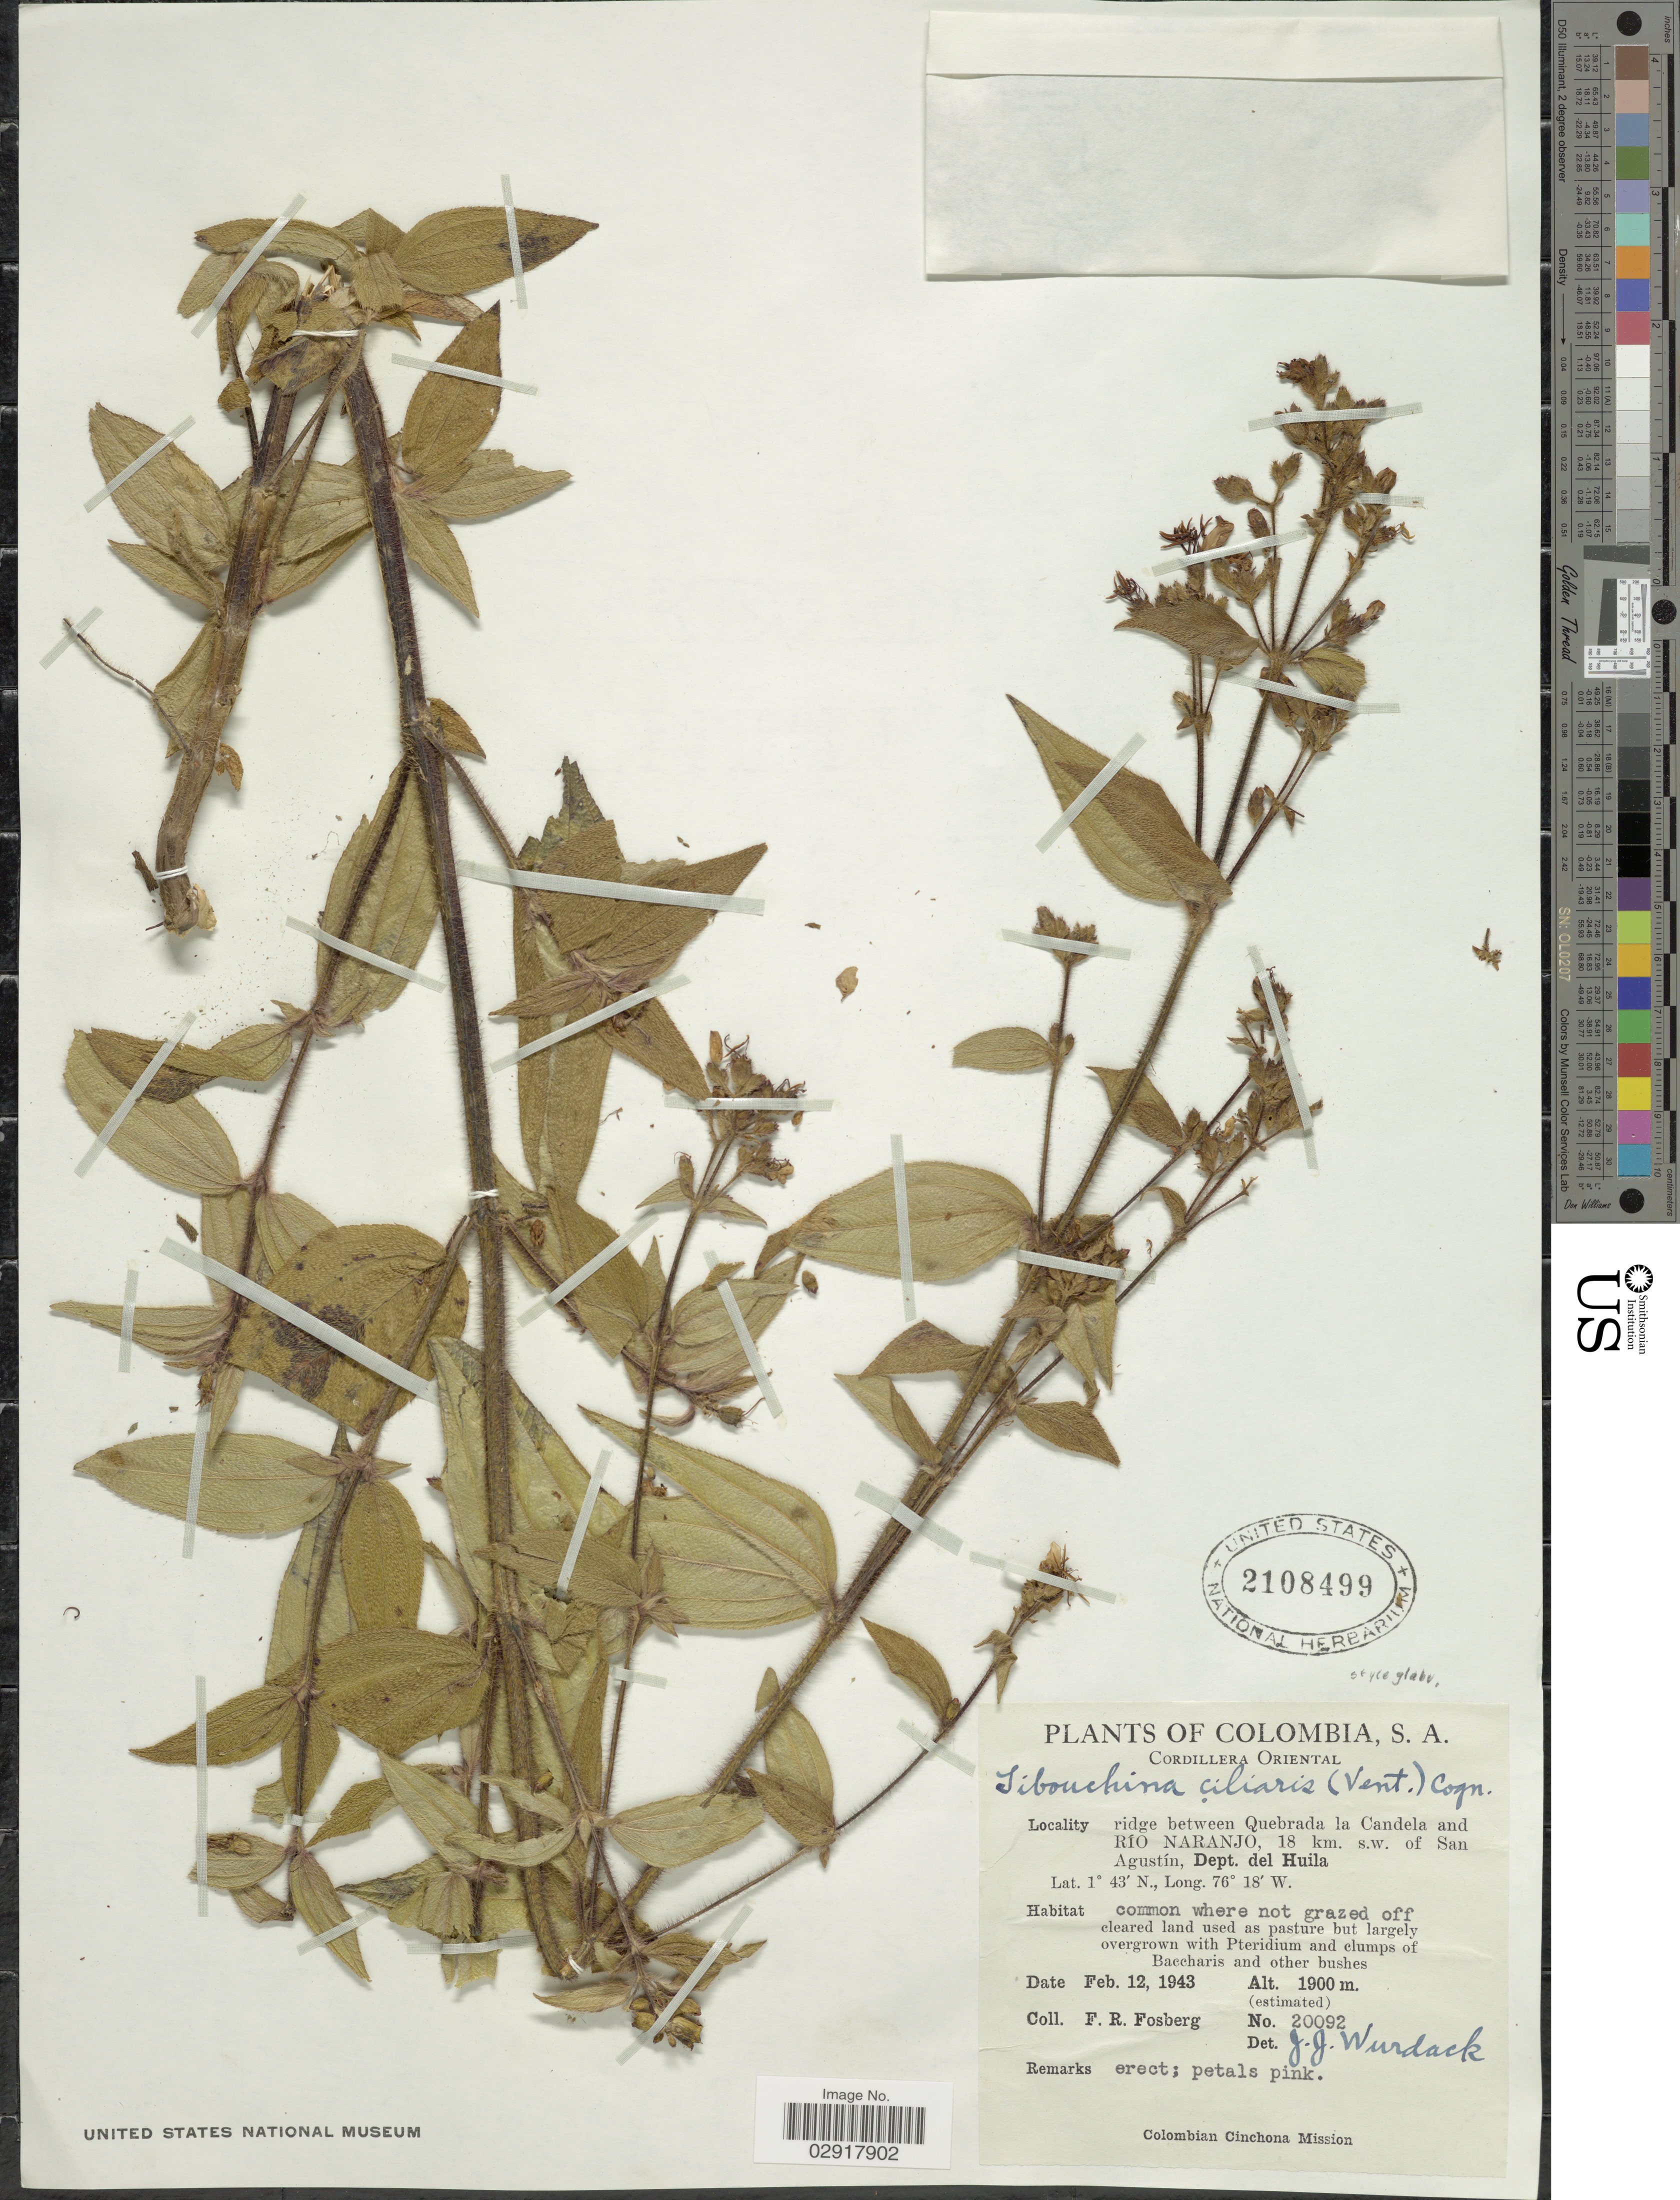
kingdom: Plantae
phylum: Tracheophyta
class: Magnoliopsida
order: Myrtales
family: Melastomataceae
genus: Chaetogastra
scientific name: Chaetogastra ciliaris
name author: (Vent.) DC.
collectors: F. R. Fosberg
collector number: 20092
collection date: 1943-02-14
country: Colombia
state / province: Huila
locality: Cordillera Oriental, ridge between Quebrada la Candela and Río Naranjo, 18 km. s.w. of San Agustín, Dept. del Huila.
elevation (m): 1900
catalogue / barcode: US 2108499